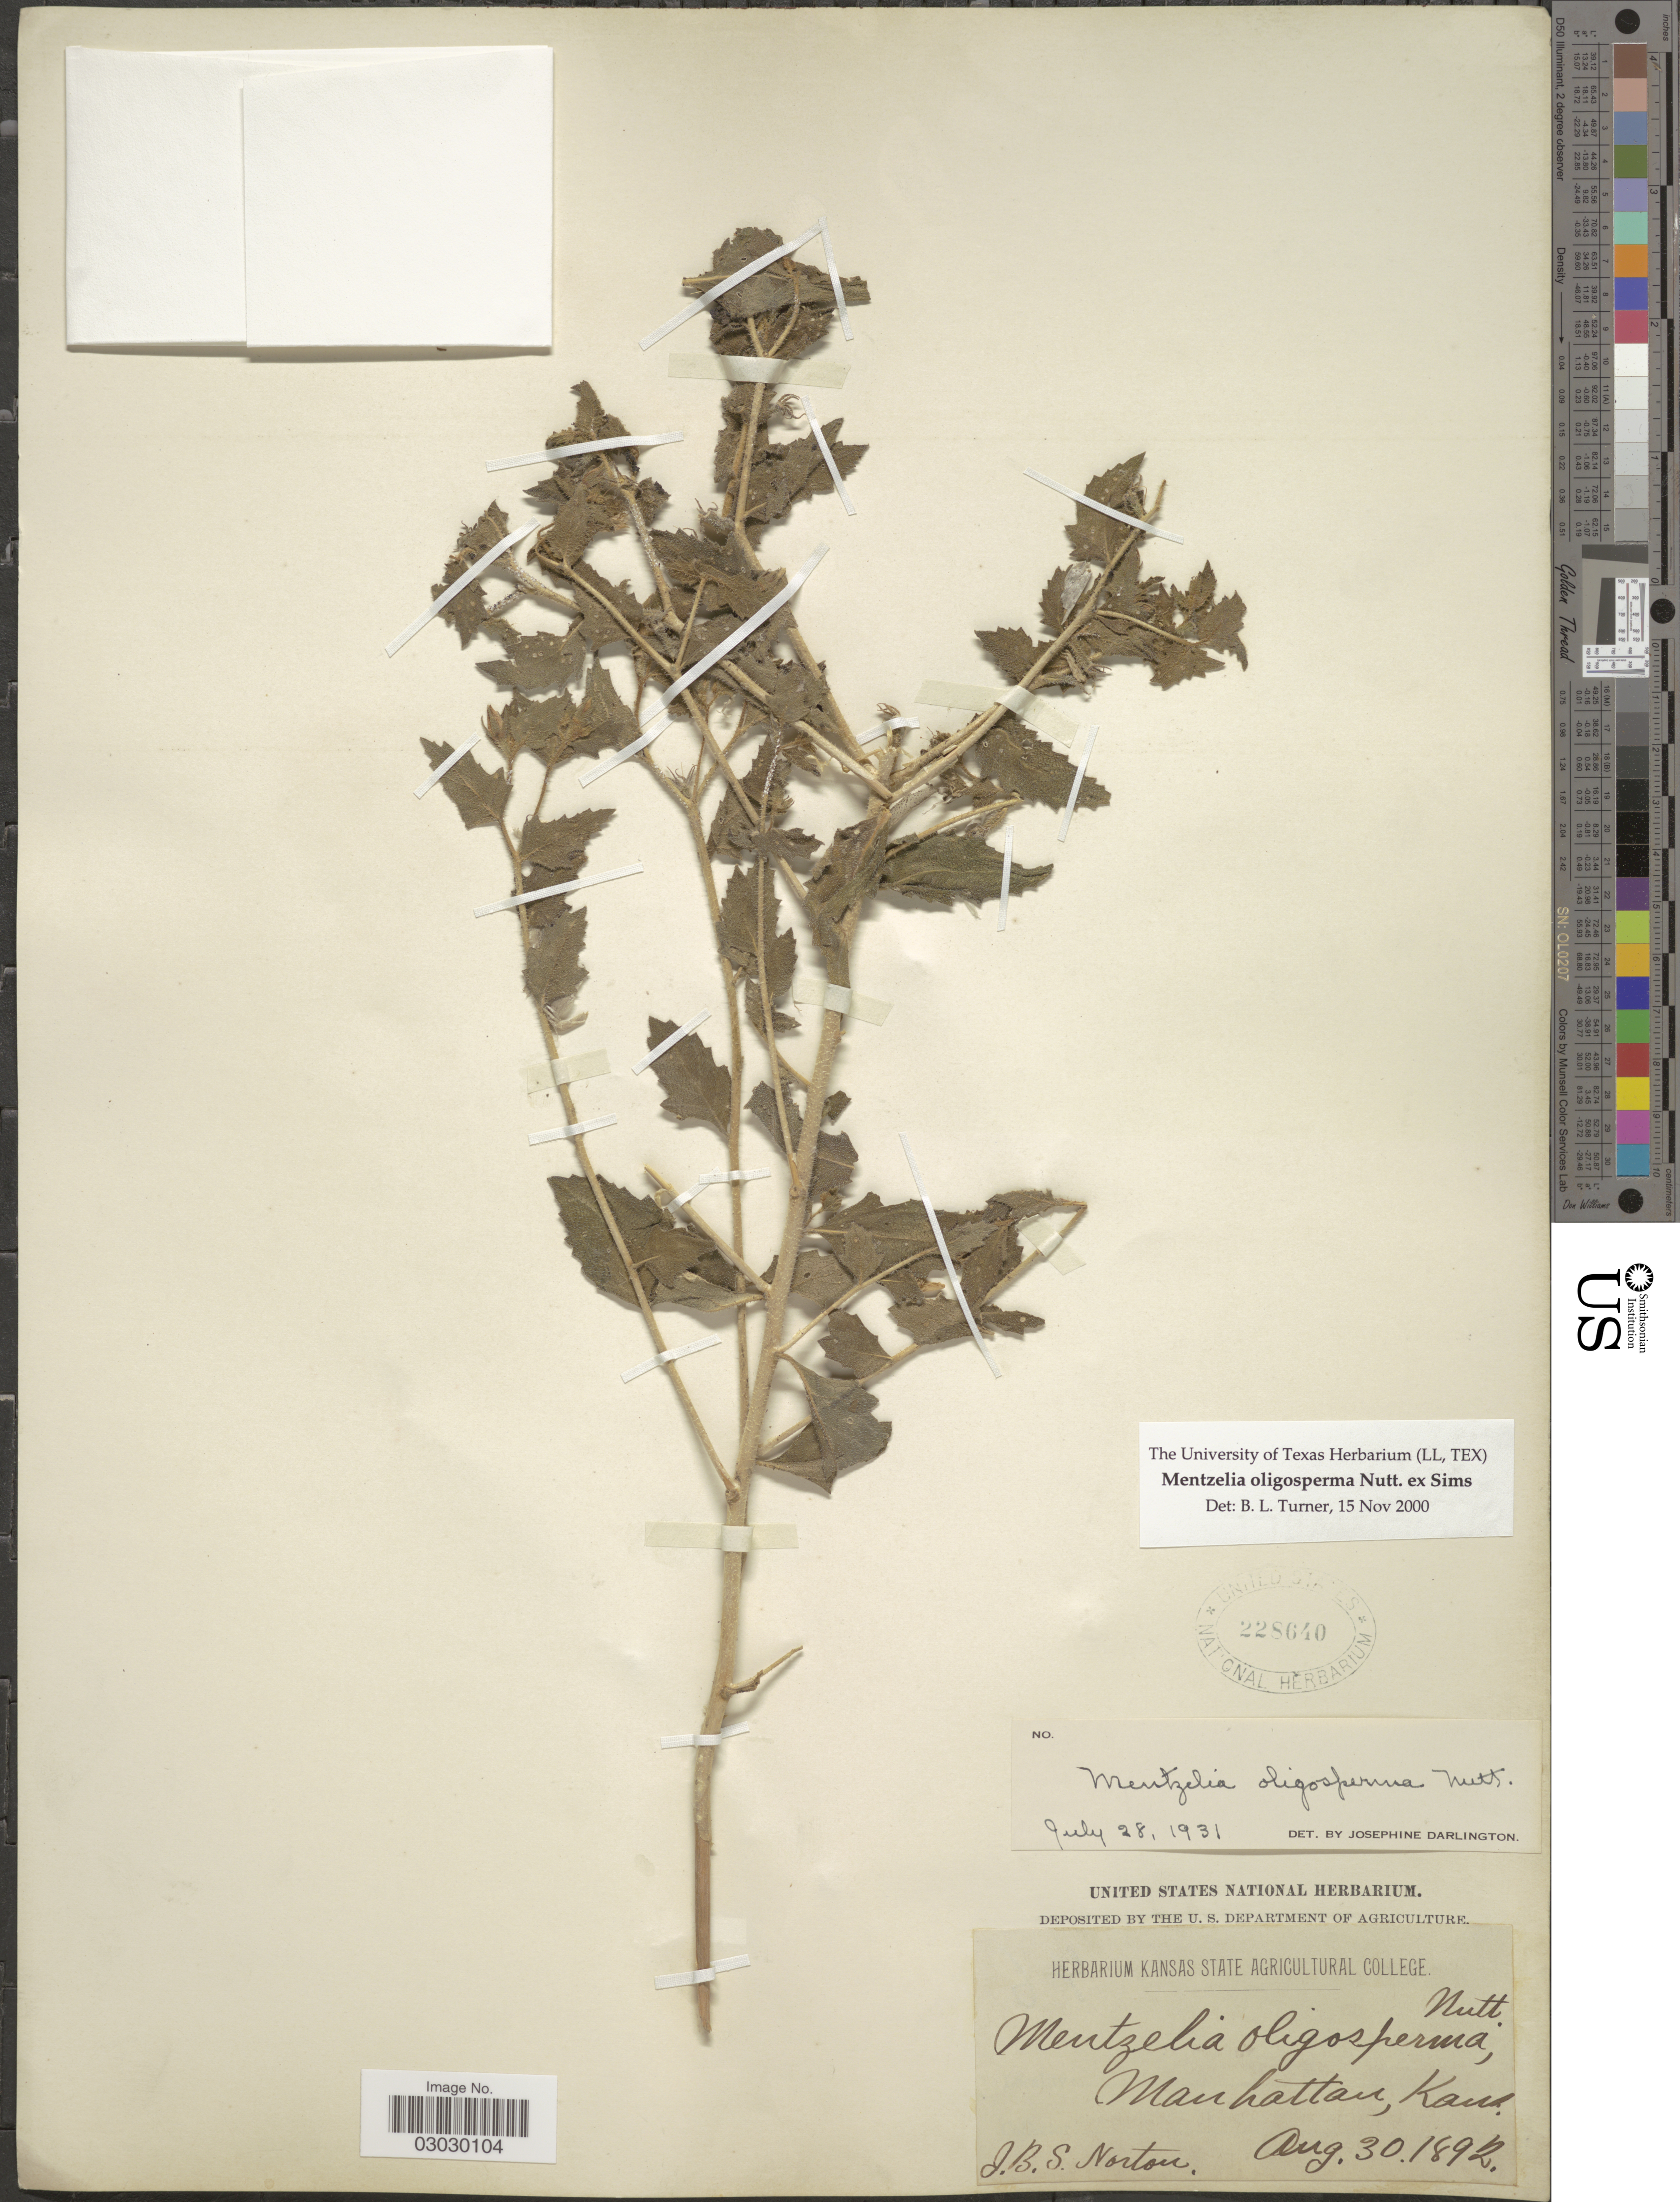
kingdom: Plantae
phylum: Tracheophyta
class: Magnoliopsida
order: Cornales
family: Loasaceae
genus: Mentzelia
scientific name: Mentzelia oligosperma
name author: Nutt. ex Sims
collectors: J. B. S. Norton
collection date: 1892-08-30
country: United States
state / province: Kansas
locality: Manhattan, Kans.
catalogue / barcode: US 228640